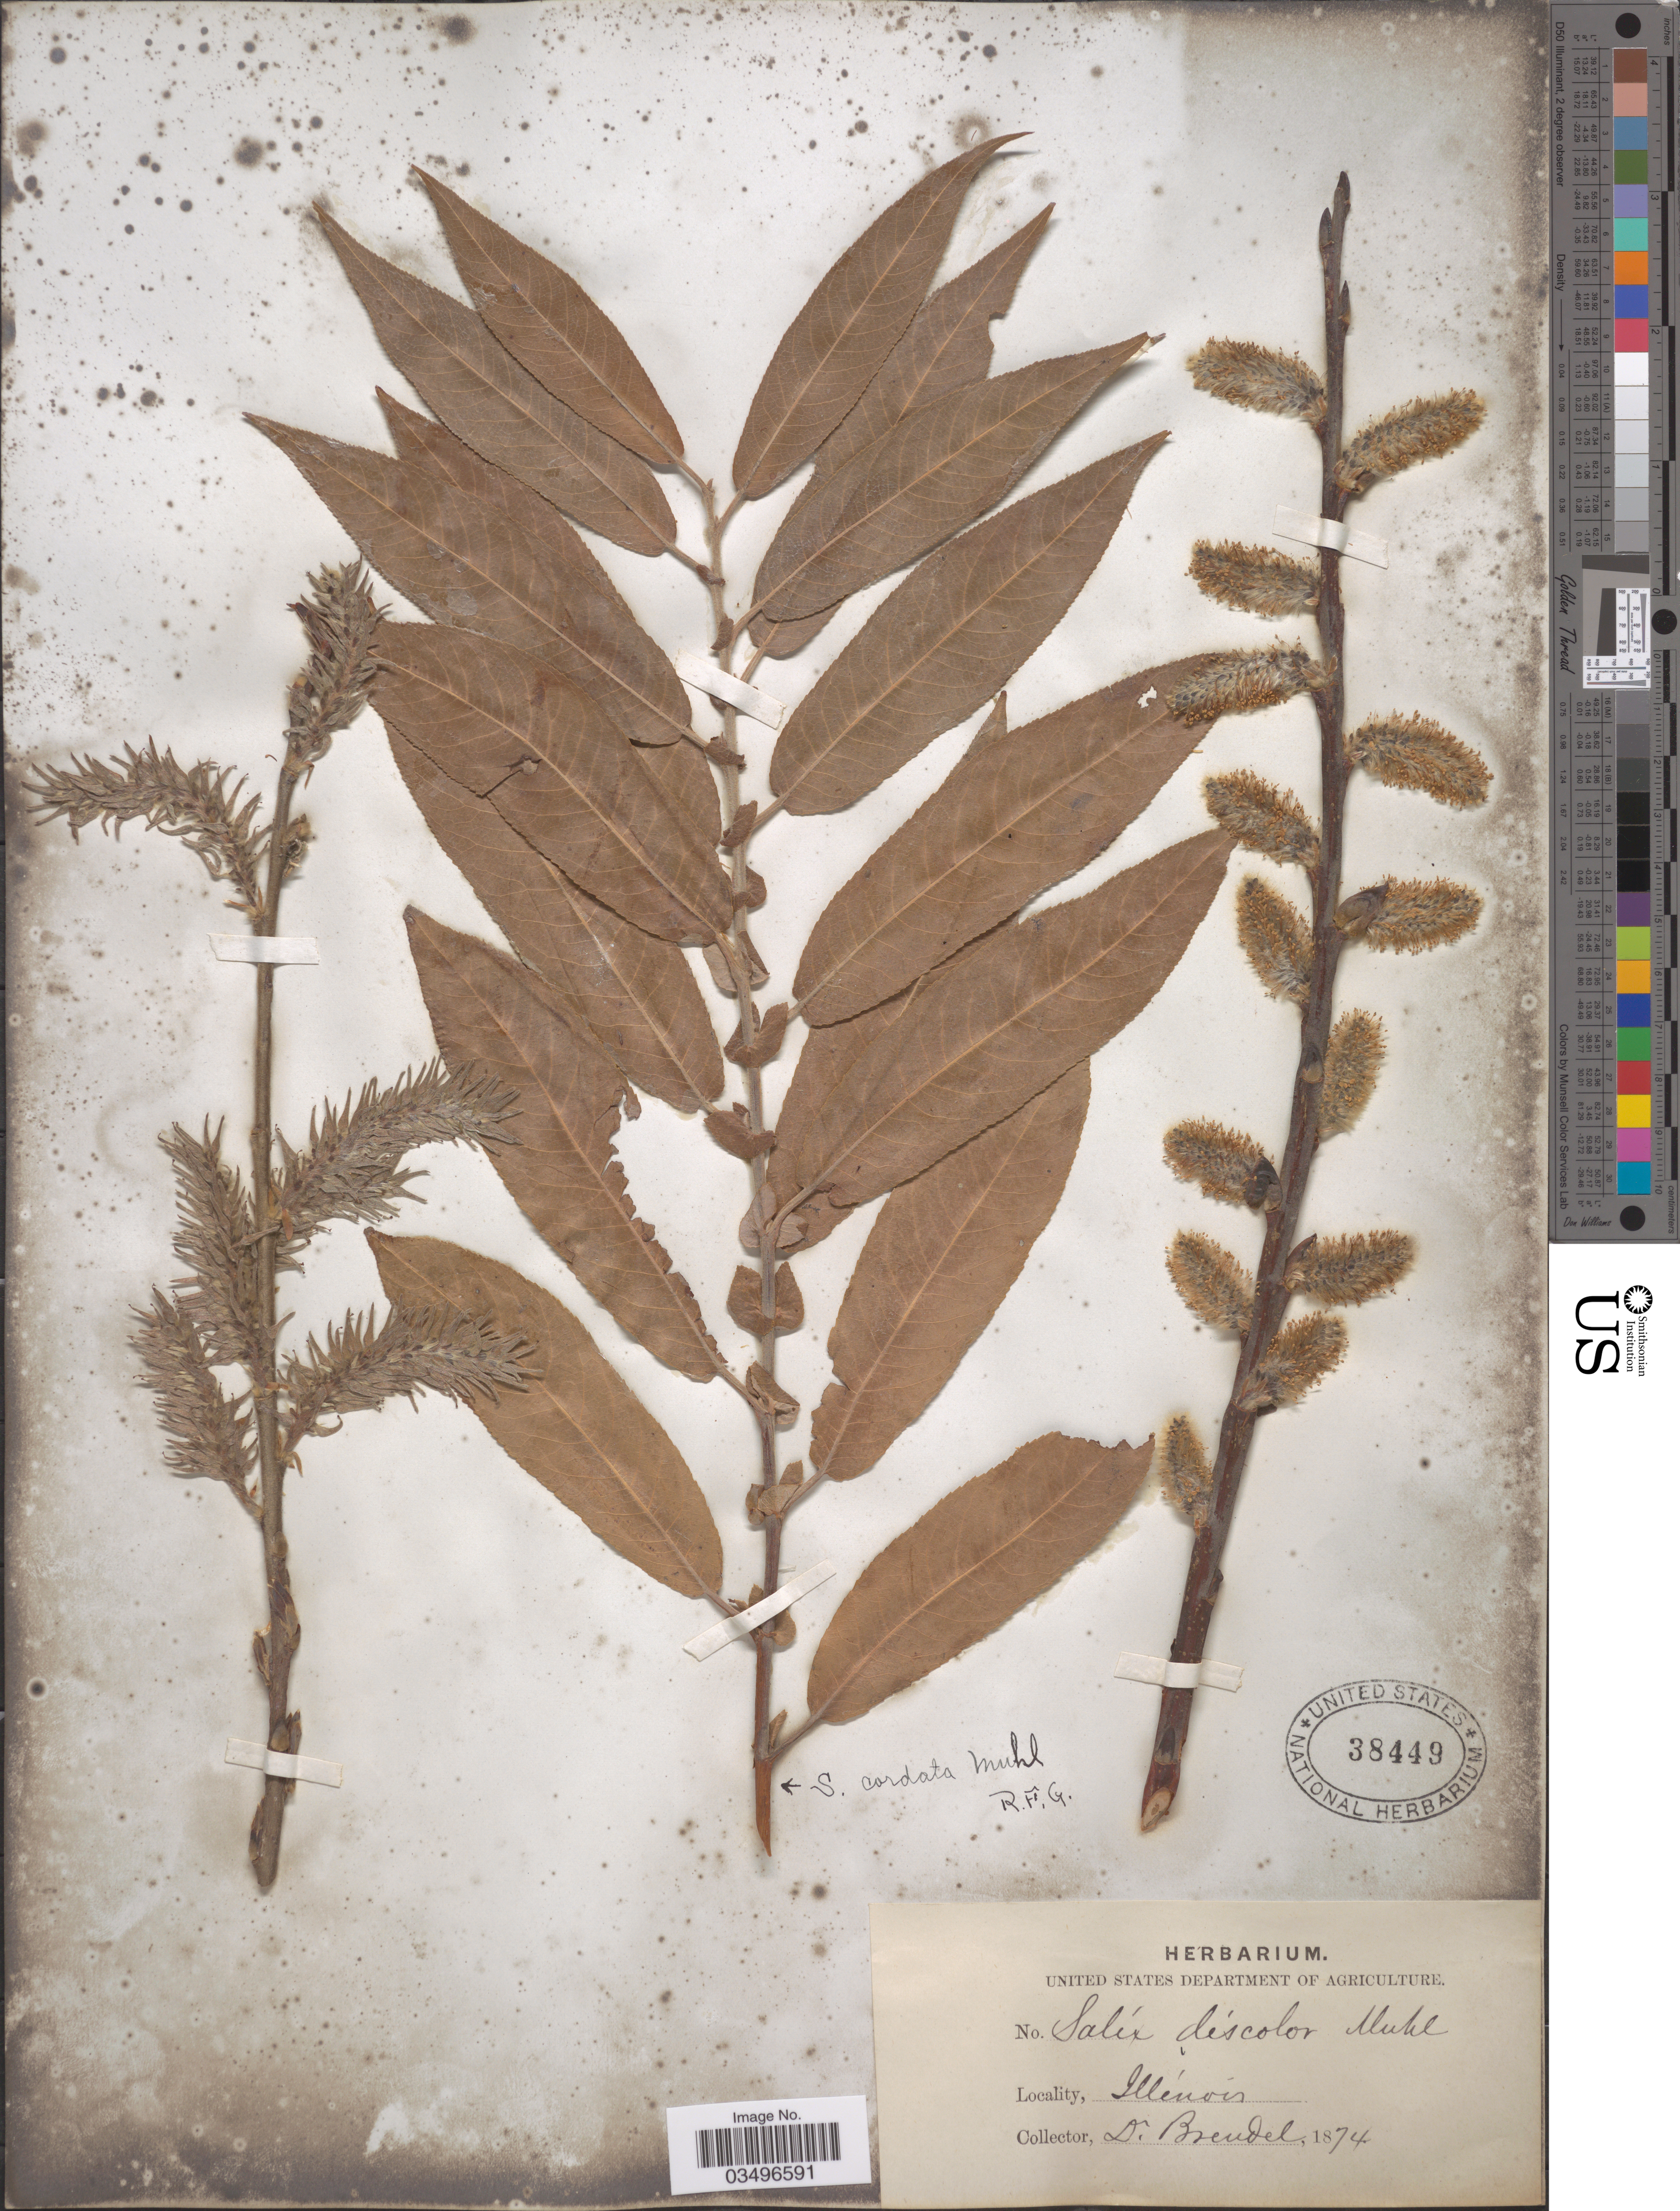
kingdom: Plantae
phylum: Tracheophyta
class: Magnoliopsida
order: Malpighiales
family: Salicaceae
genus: Salix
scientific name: Salix discolor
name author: Muhl.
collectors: -. Brendel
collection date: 1874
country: United States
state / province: Illinois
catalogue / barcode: US 38449